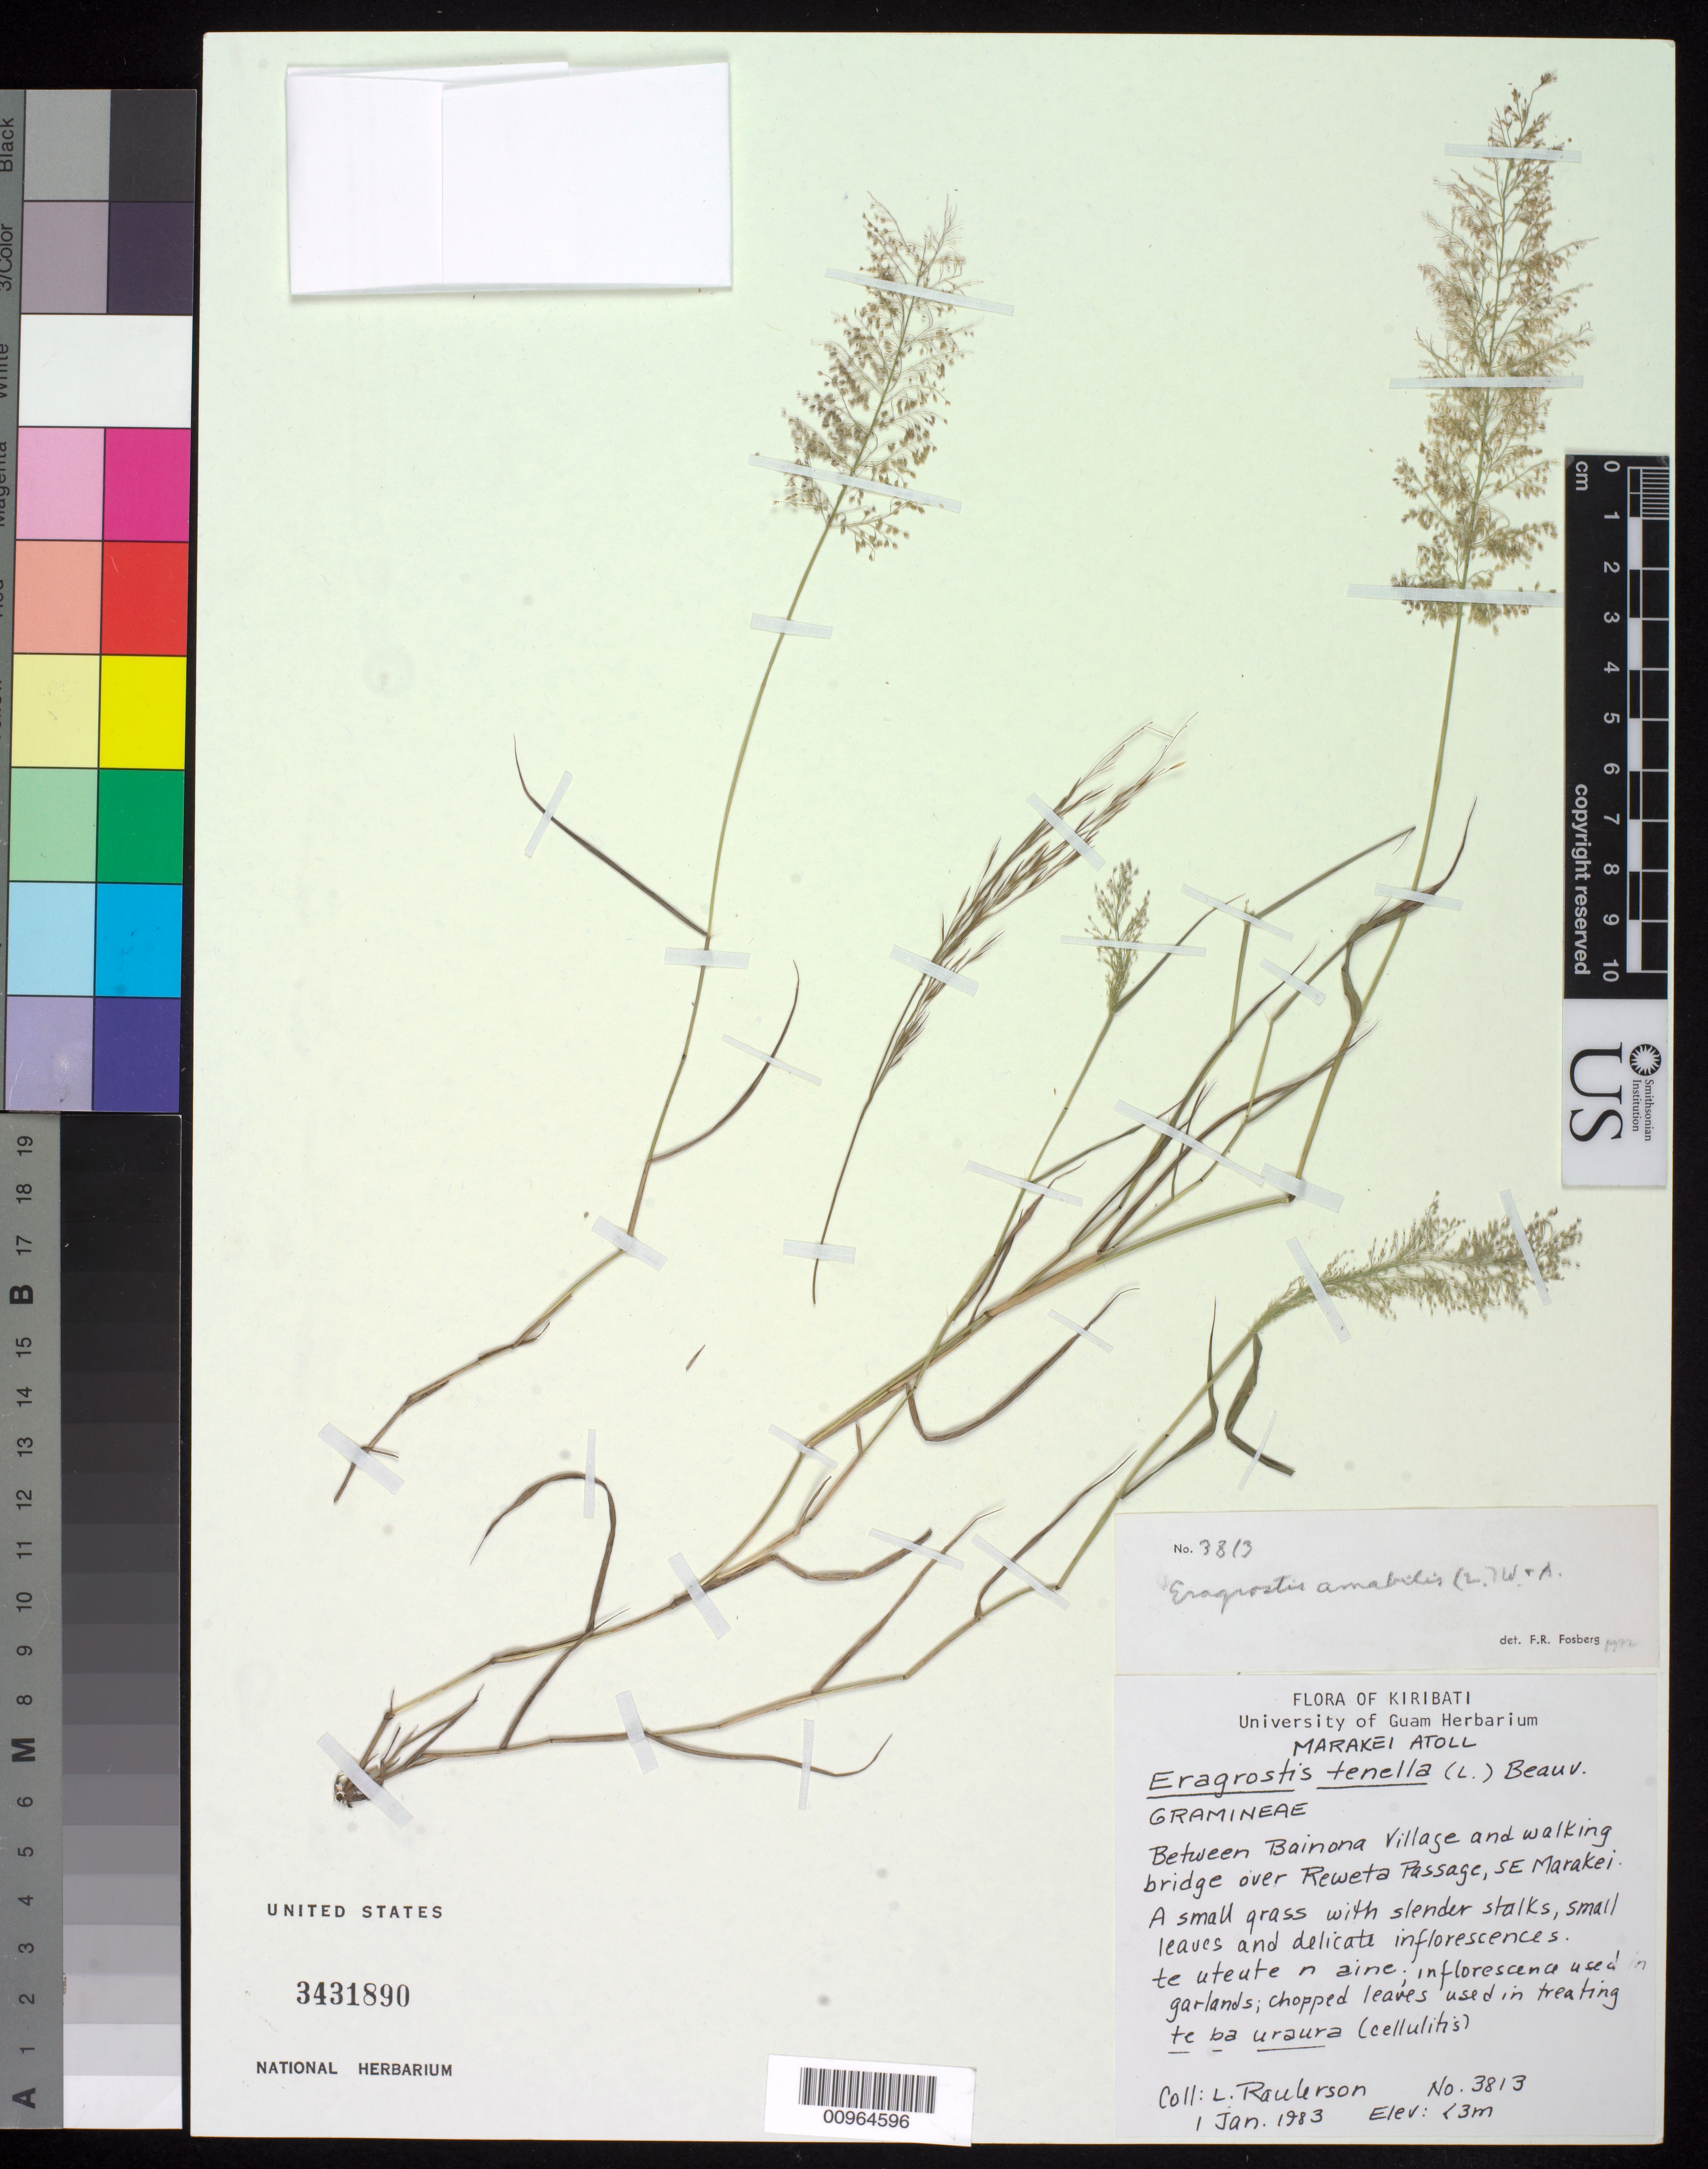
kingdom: Plantae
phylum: Tracheophyta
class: Liliopsida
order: Poales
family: Poaceae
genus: Eragrostis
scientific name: Eragrostis tenella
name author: (L.) P. Beauv. ex Roem. & Schult.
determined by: Wagner, W. L., (BOT), Smithsonian Institution - National Museum of Natural History (UNITED STATES)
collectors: L. Raulerson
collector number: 3813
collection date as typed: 01 Jan 1983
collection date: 1983-01-01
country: Kiribati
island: Marakei Atoll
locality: Between Bainona Village & walking bridge over Reweta Passge, SE Marakei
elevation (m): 3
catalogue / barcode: US 3431890